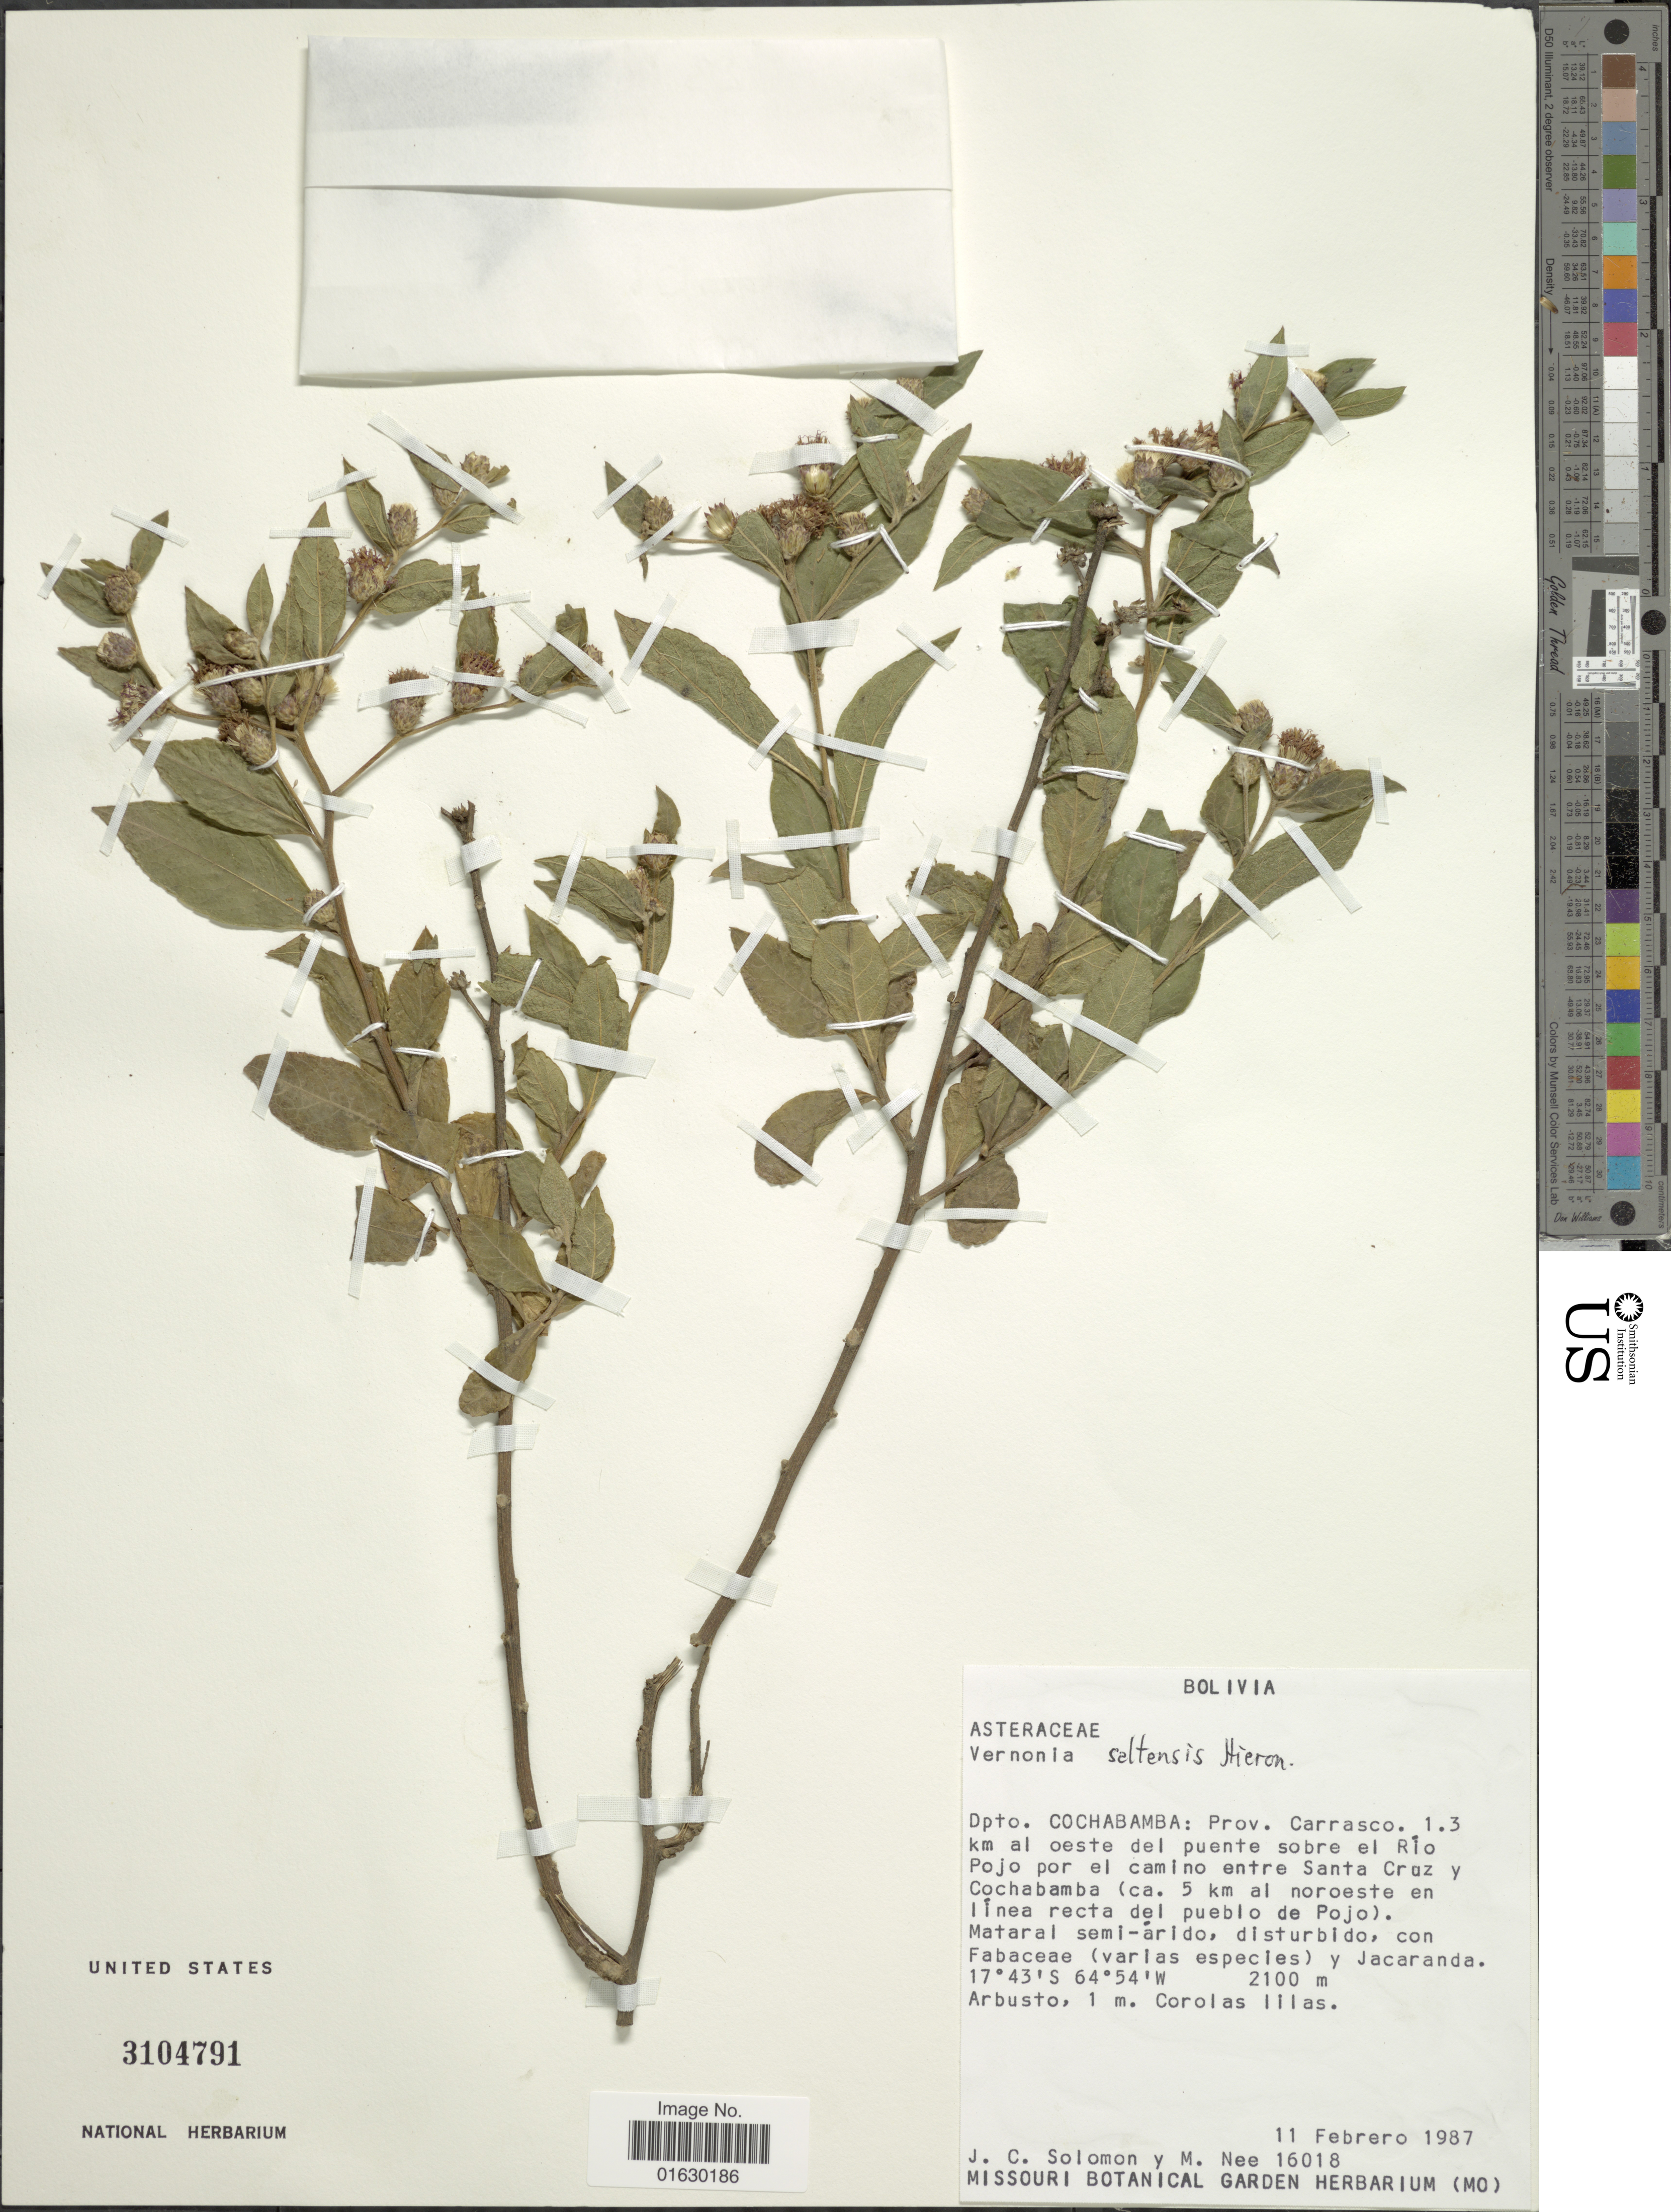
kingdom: Plantae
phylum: Tracheophyta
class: Magnoliopsida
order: Asterales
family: Asteraceae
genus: Lessingianthus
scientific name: Lessingianthus saltensis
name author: (Hieron.) H. Rob.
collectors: J. C. Solomon & M. Nee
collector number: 16018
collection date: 1987-02-11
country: Bolivia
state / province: Cochabamba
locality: Dpto. Cochabamba, Prov. Carrasco, 1.3 km al oeste del puente sobre el Rio Pojo por el camino entre Santa Cruz y Cochabamba (ca 5 km al noroeste en linea recta del pueblo de Pojo)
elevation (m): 2100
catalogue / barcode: US 3104791